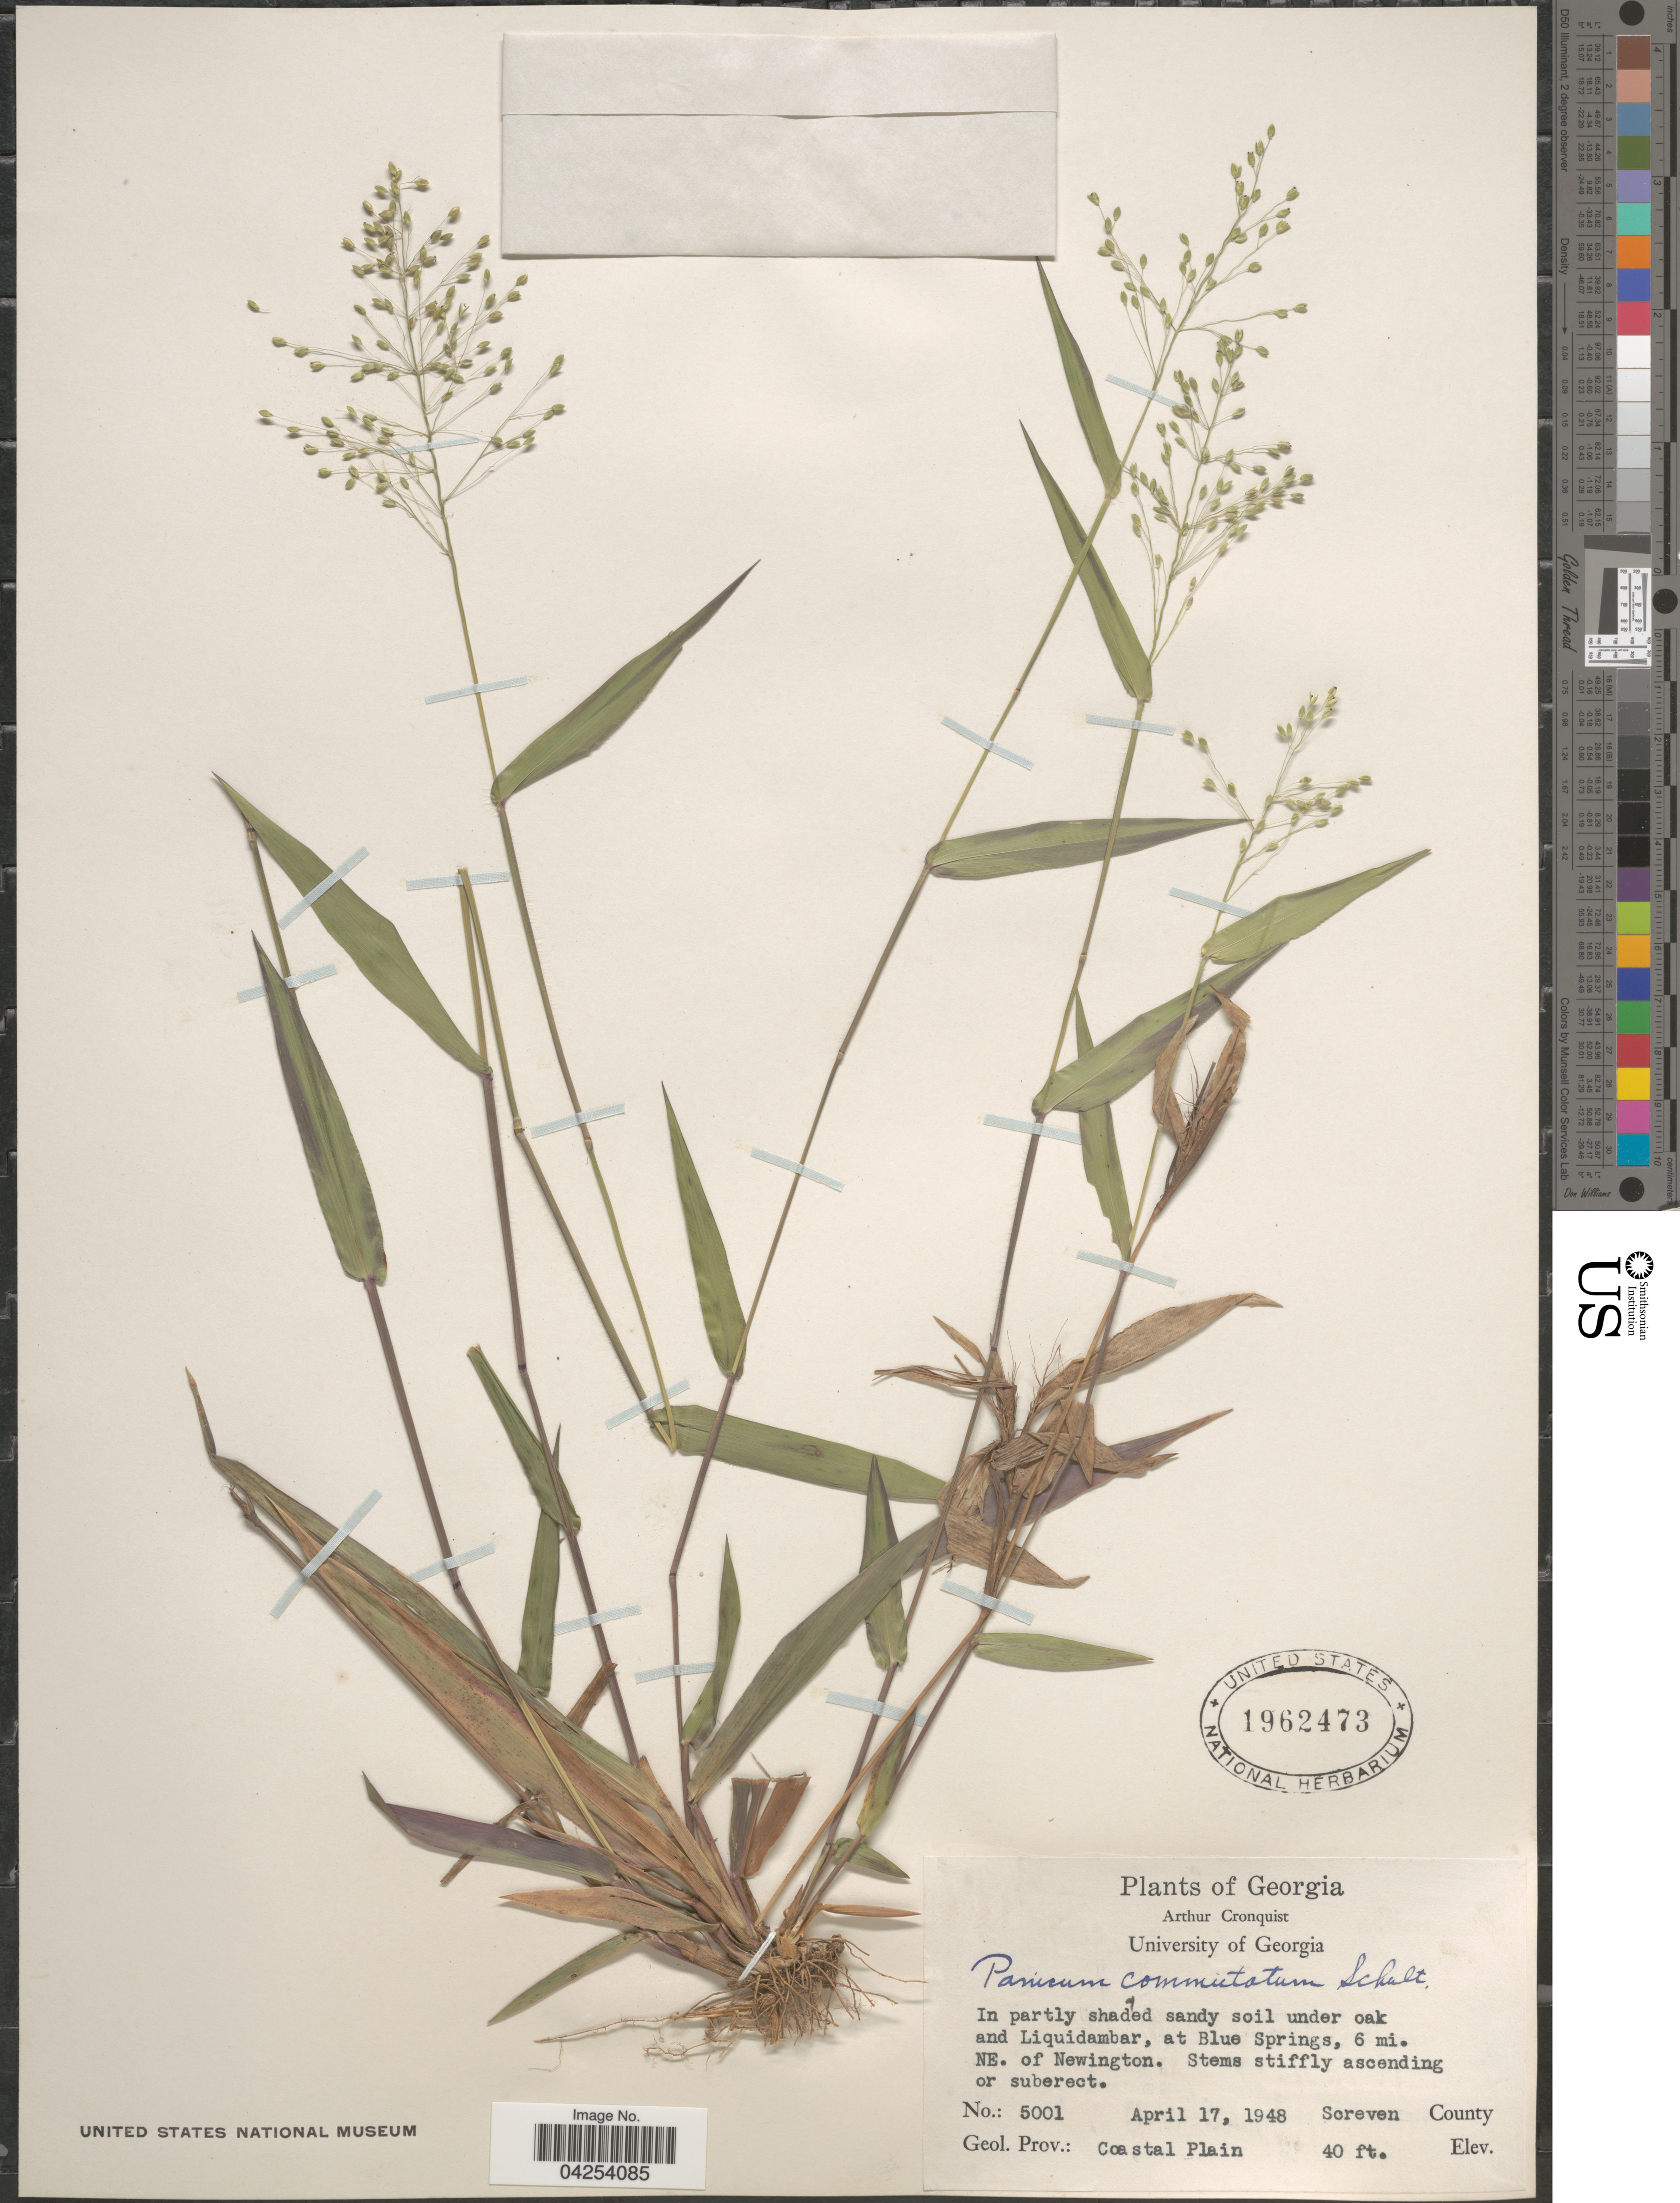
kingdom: Plantae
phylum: Tracheophyta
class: Liliopsida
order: Poales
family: Poaceae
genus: Dichanthelium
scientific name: Dichanthelium commutatum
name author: (Schult.) Gould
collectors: A. J. Cronquist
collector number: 5001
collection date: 1948-04-17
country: United States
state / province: Georgia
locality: In partly shaded sandy soil under oak and Liquidambar, at Blue Springs, 6 mi. NE. of Newington. Screven County. Geol. Prov.: Coastal Plain.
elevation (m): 12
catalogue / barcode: US 1962473